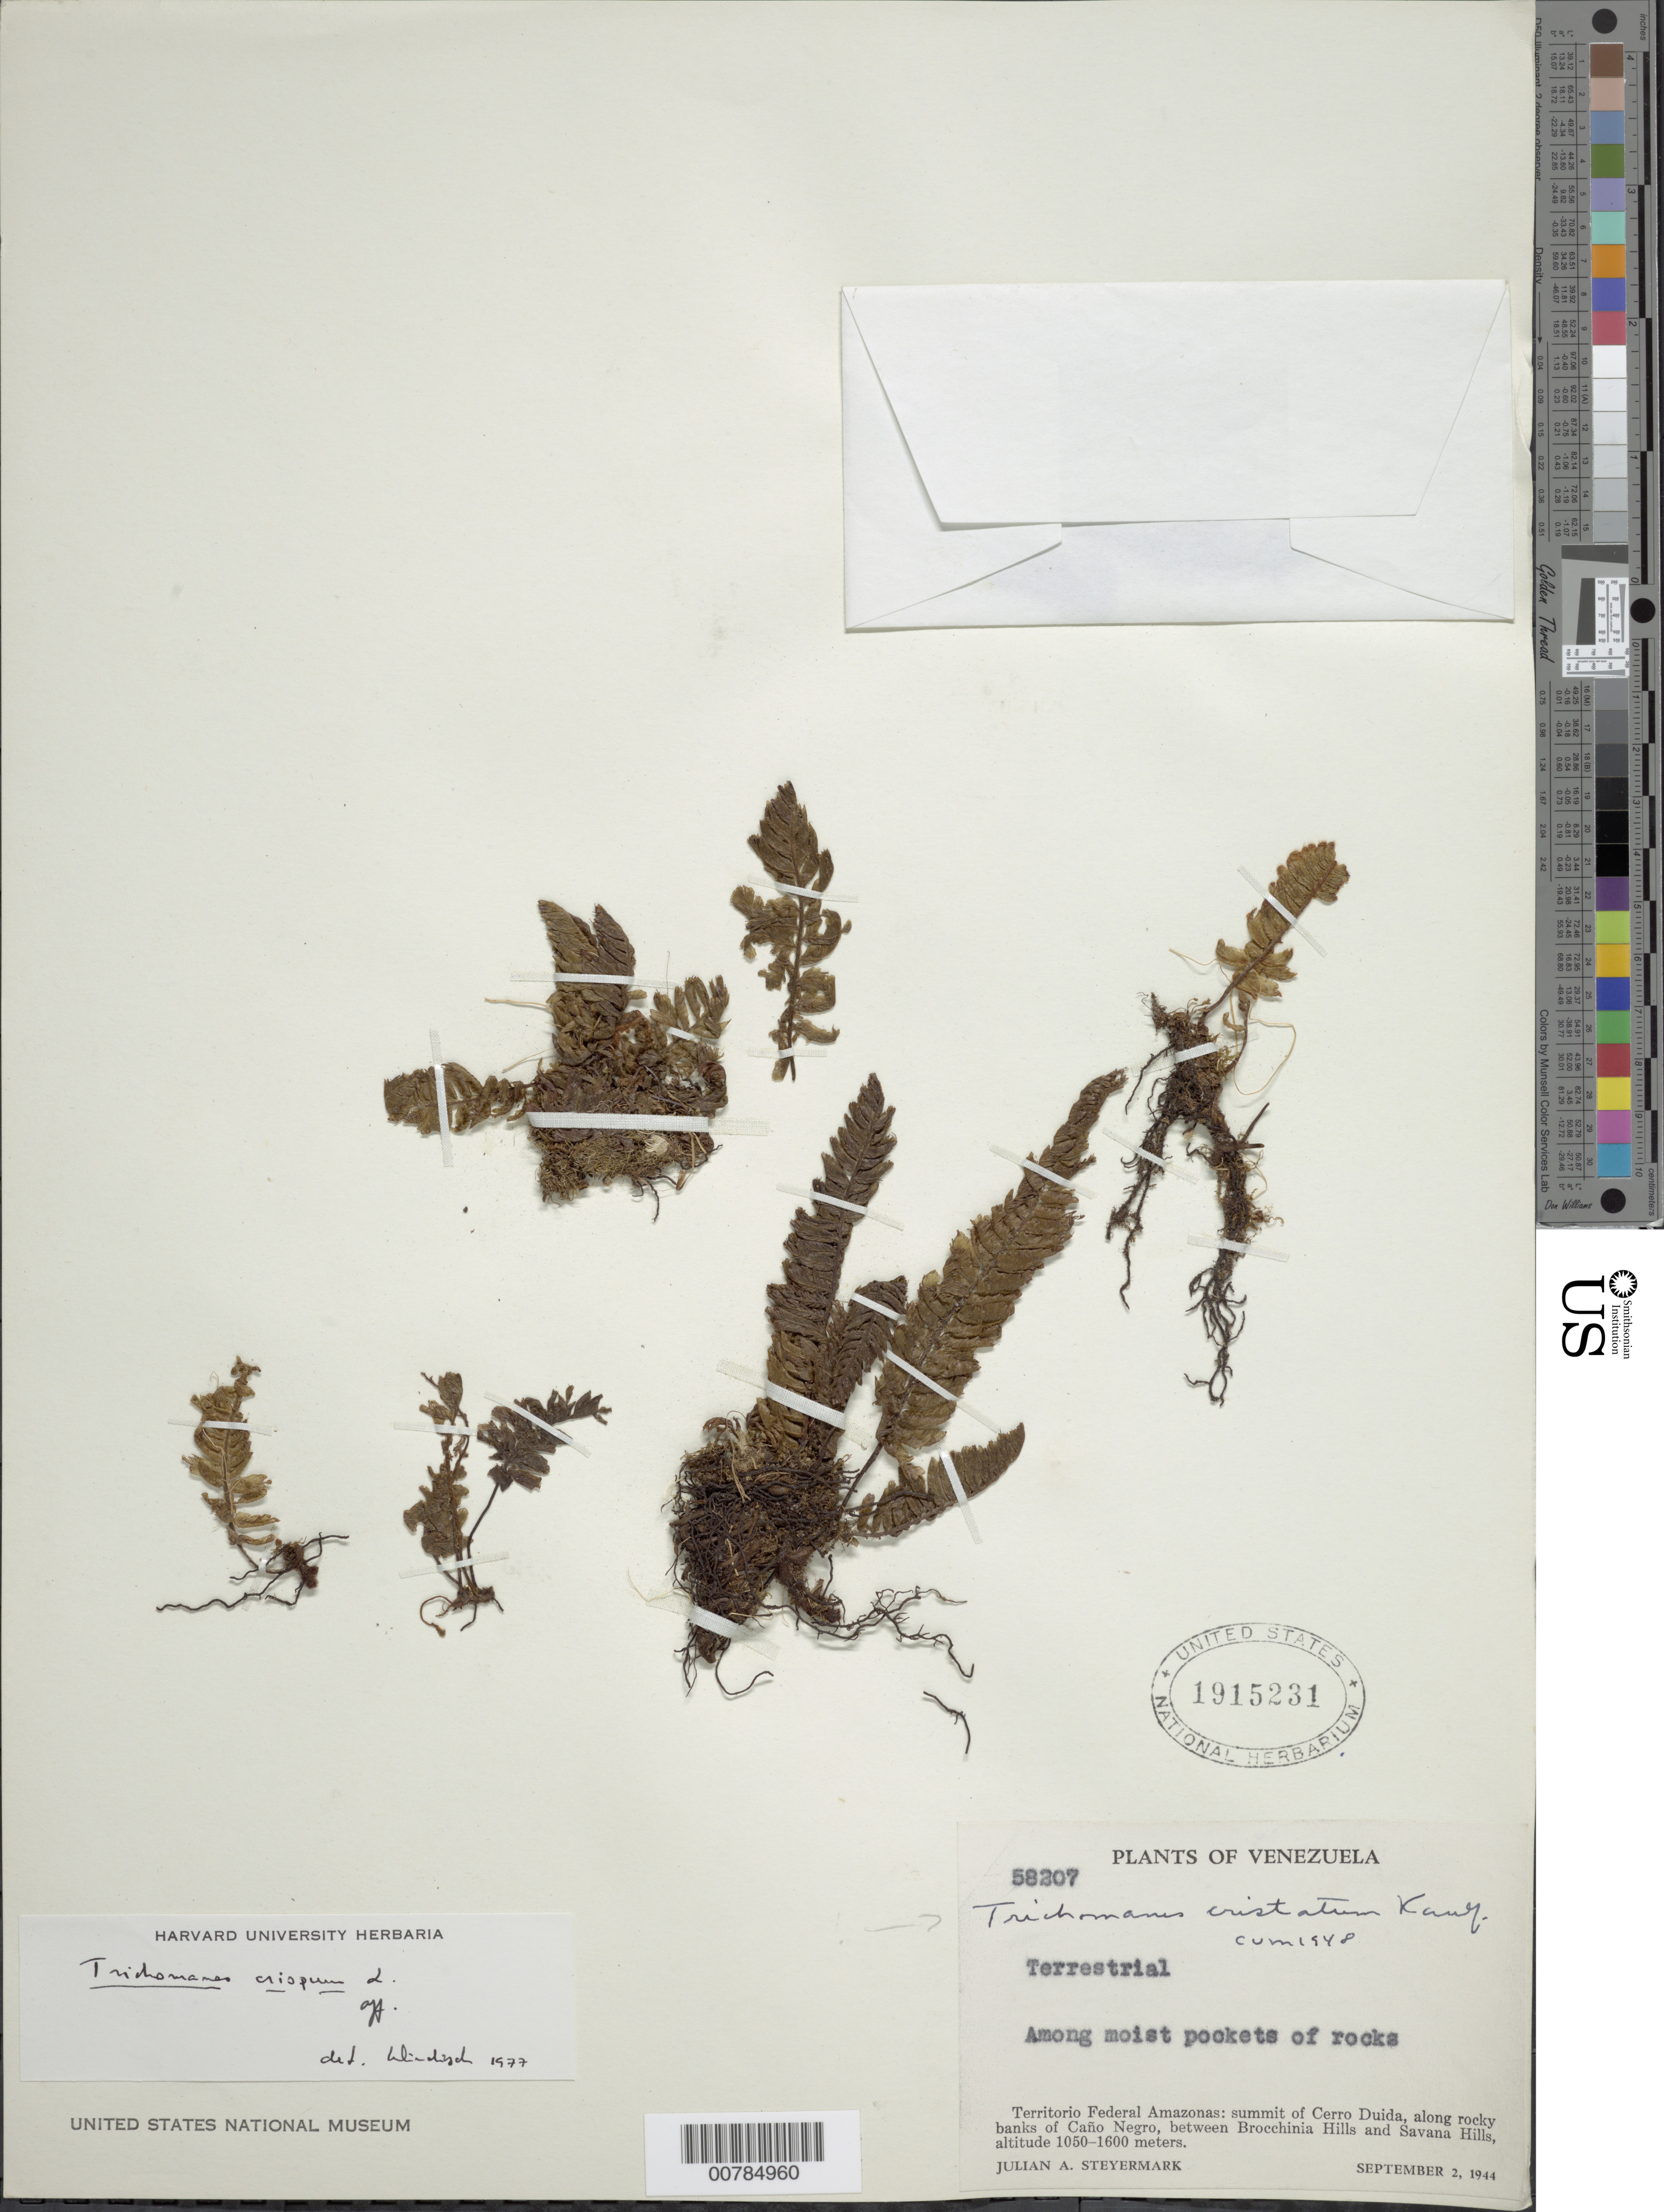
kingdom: Plantae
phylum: Tracheophyta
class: Polypodiopsida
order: Hymenophyllales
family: Hymenophyllaceae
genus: Trichomanes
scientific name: Trichomanes cristatum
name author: Kaulf.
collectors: J. Steyermark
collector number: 58207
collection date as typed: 2-Sep-44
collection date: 1944-09-02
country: Venezuela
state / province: Amazonas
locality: Cerro Duida, summit; Caño Negro, betw. Brocchinia Hills and Savanna Hills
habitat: Along moist pockets of rocks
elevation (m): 1050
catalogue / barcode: US 1915231